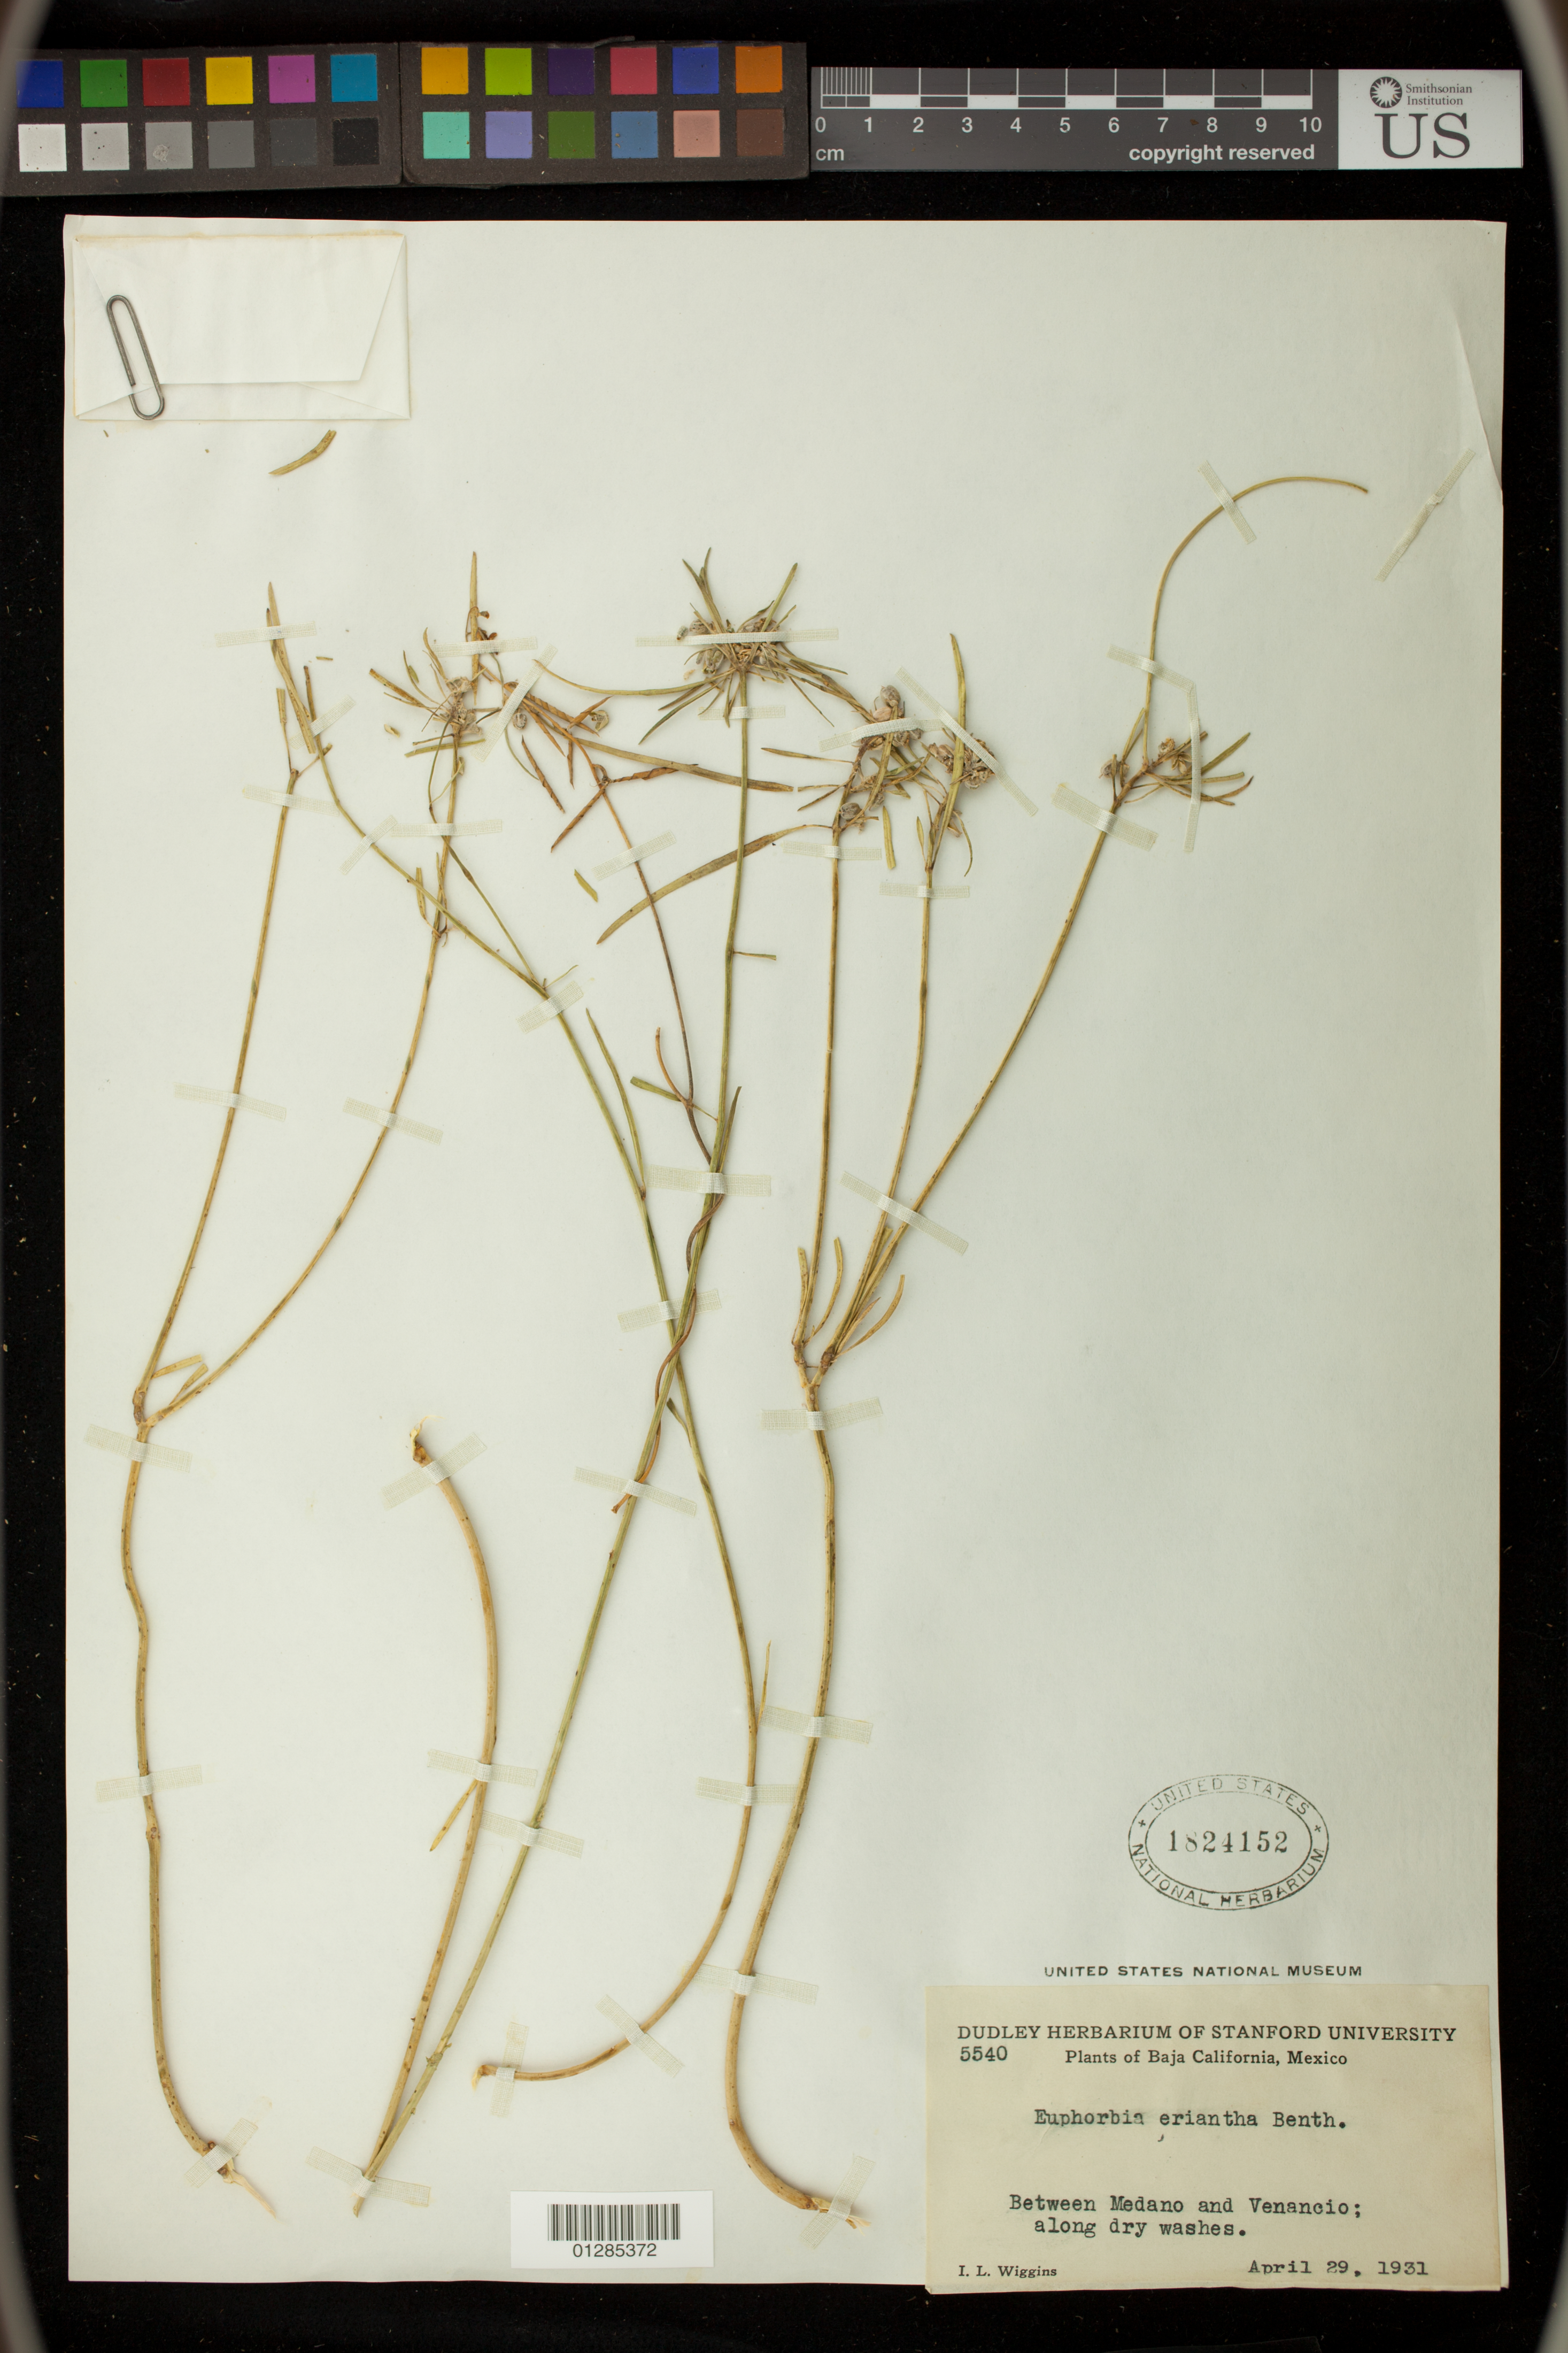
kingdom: Plantae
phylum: Tracheophyta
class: Magnoliopsida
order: Malpighiales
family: Euphorbiaceae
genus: Euphorbia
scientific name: Euphorbia eriantha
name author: Benth.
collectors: I. L. Wiggins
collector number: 5540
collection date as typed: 29 Apr 1931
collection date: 1931-04-29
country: Mexico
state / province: Baja California Sur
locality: Between Medano and Venancio.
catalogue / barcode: US 1824152